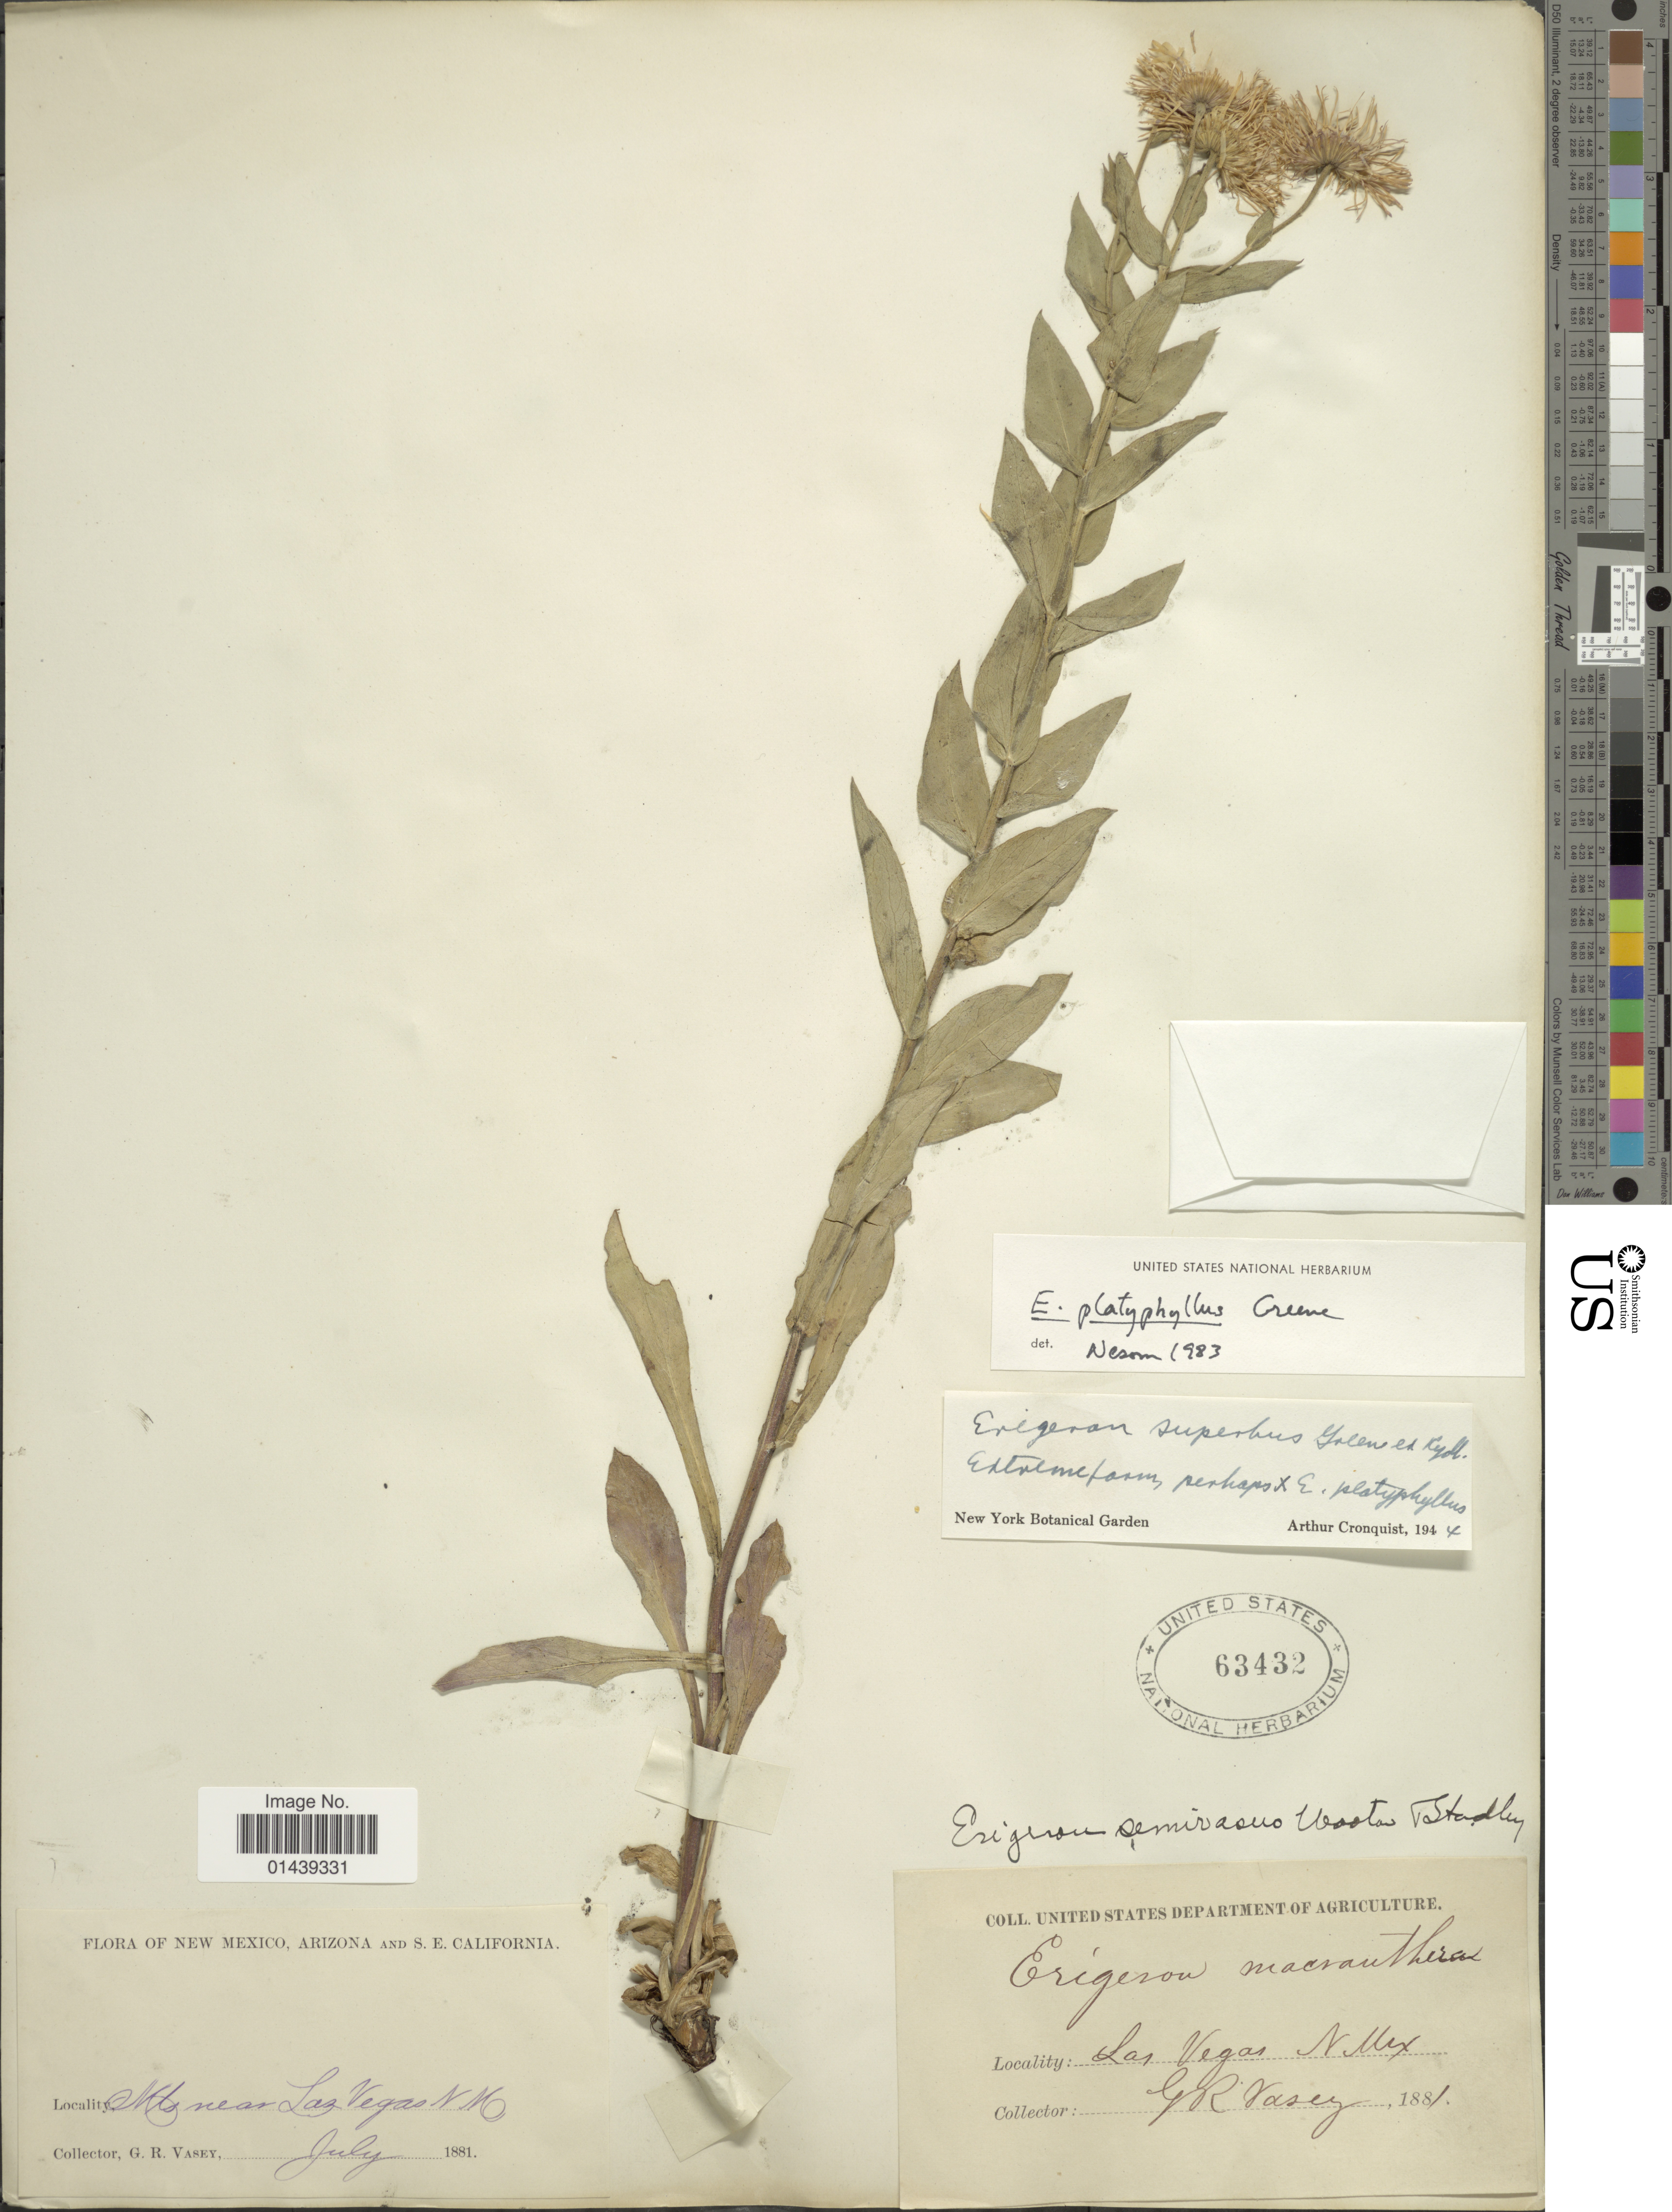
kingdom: Plantae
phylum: Tracheophyta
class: Magnoliopsida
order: Asterales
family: Asteraceae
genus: Erigeron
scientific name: Erigeron platyphyllus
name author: Greene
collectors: G. R. Vasey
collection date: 1881-07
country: United States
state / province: New Mexico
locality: Mts near Las Vegas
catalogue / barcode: US 63432